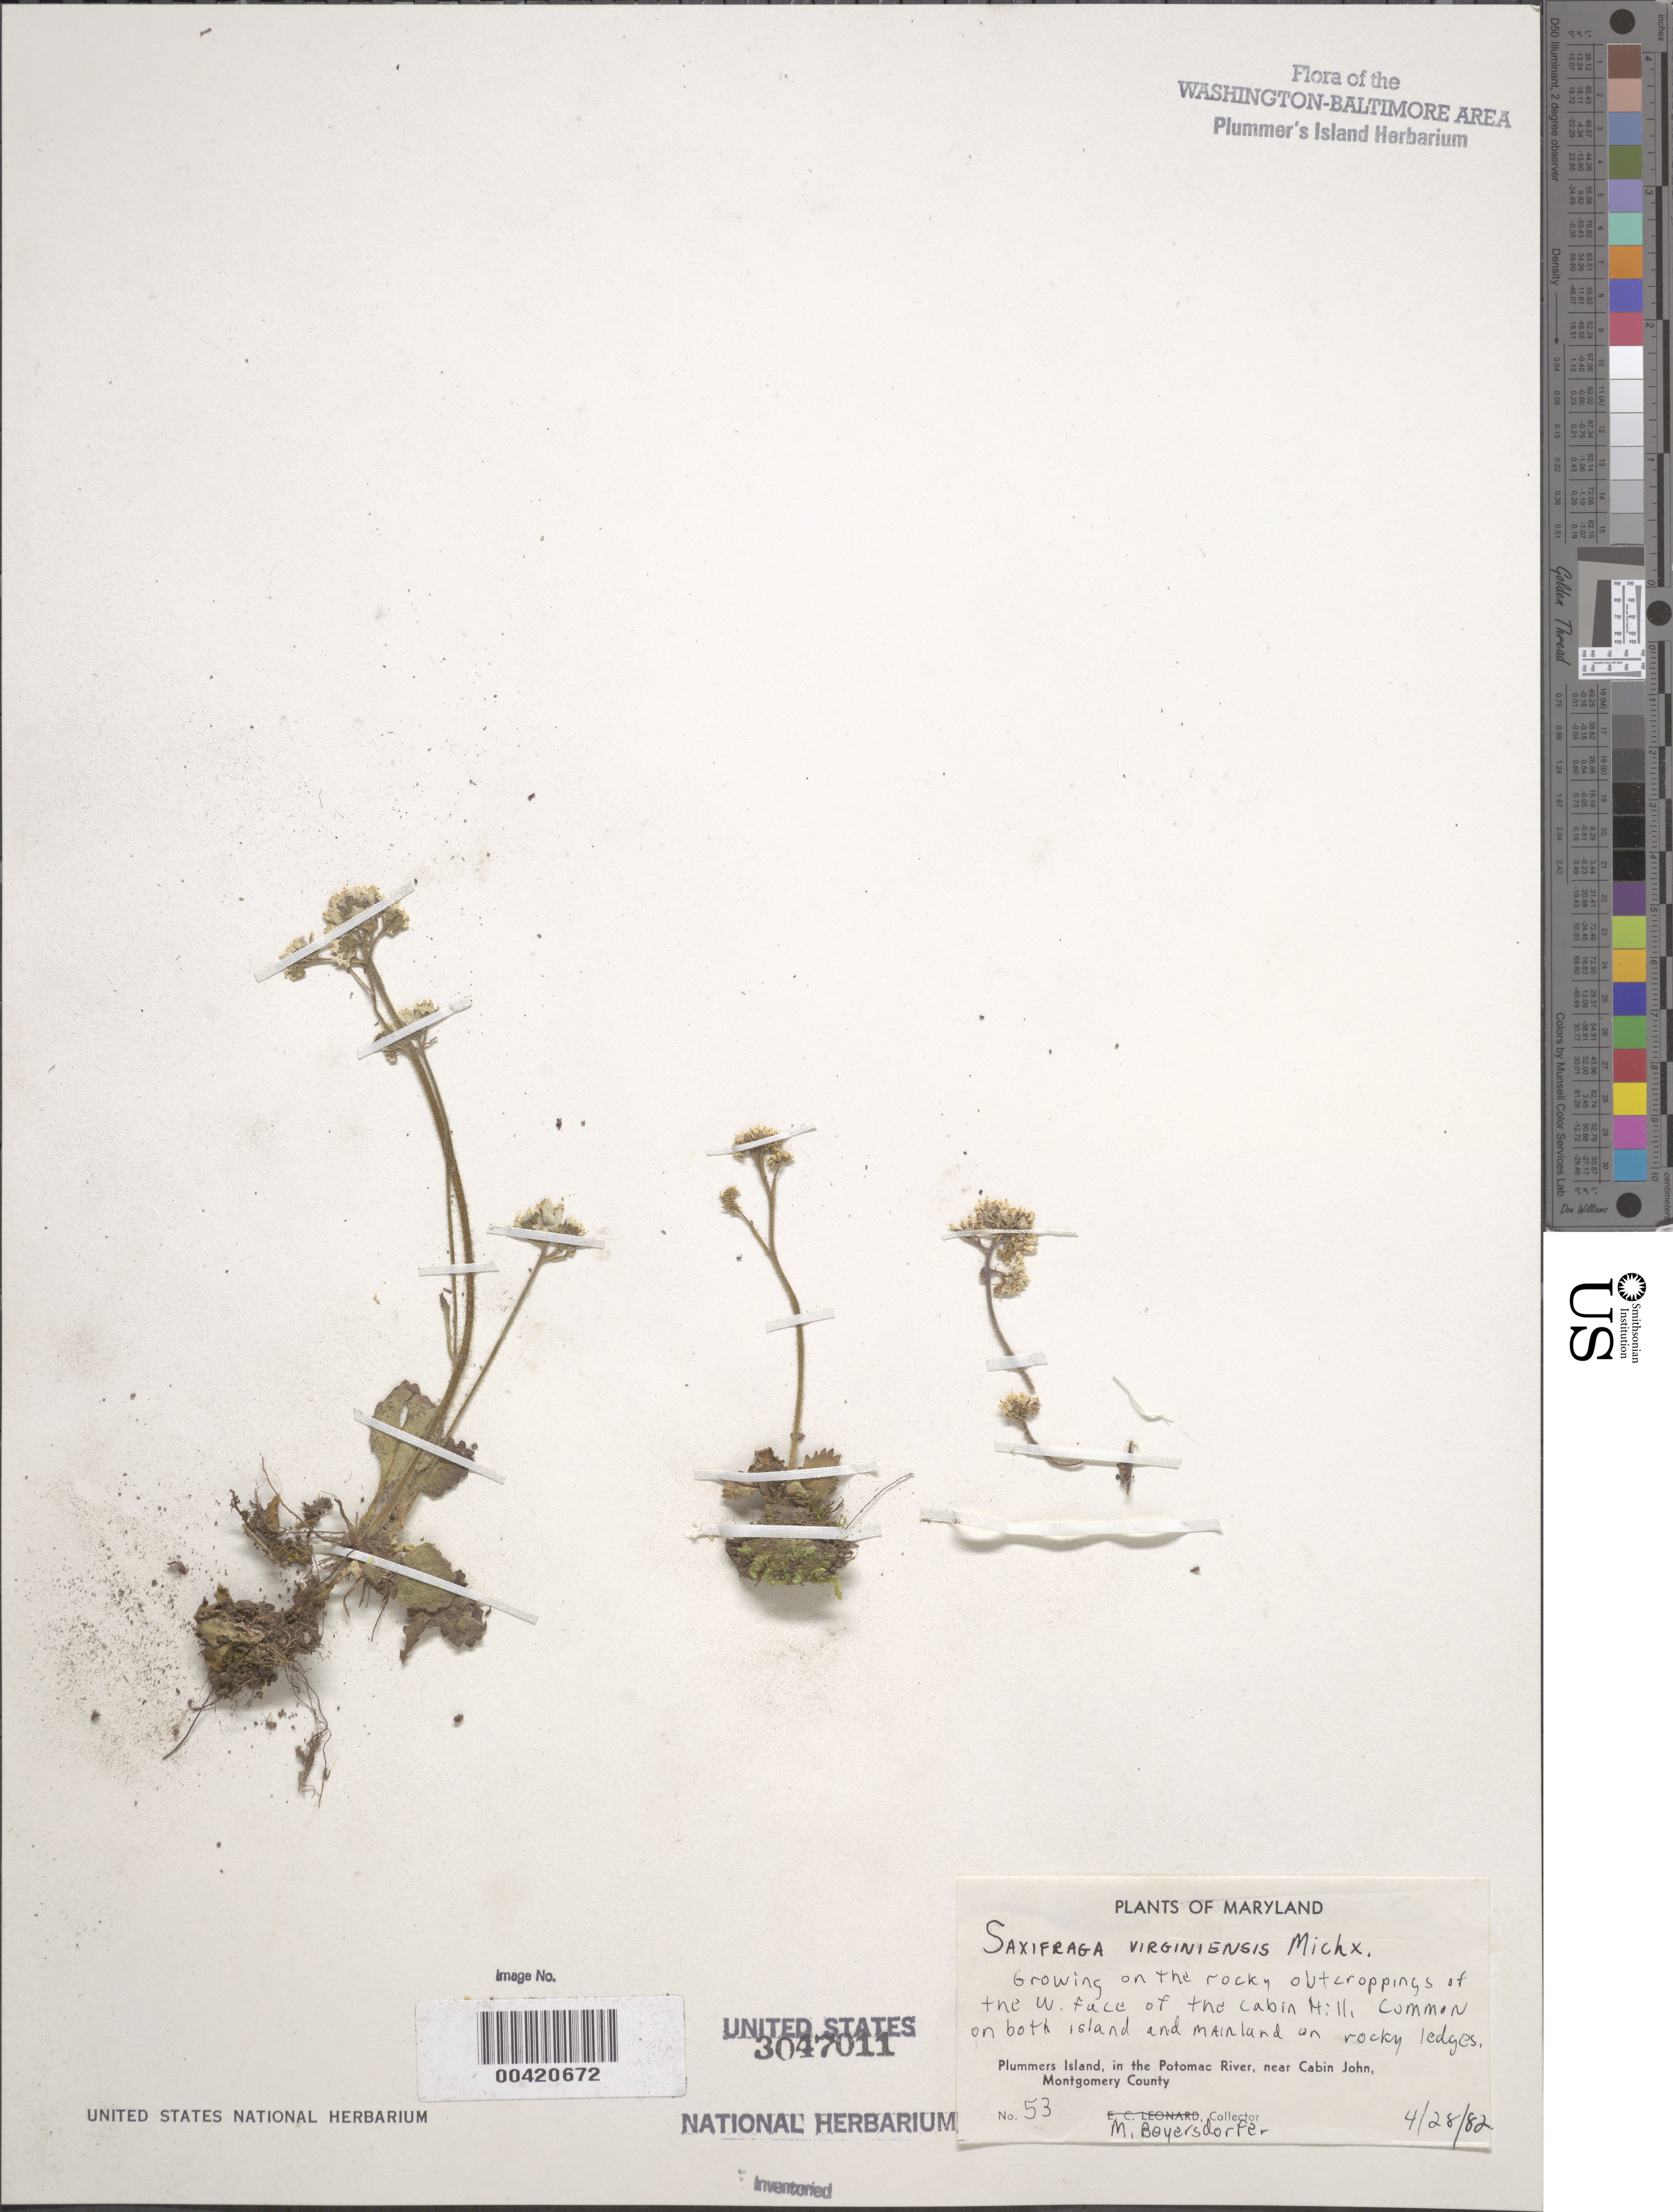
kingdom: Plantae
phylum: Tracheophyta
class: Magnoliopsida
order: Saxifragales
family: Saxifragaceae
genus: Micranthes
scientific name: Micranthes virginiensis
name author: (Michx.) Small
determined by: Strong, Mark T., (BOT), Smithsonian Institution - National Museum of Natural History (UNITED STATES)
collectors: M. Beyersdorfer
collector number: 53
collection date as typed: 28 Apr 1982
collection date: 1982-04-28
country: United States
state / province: Maryland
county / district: Montgomery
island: Plummers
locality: Plummer's Island; west face of Cabin Hill C. & O. Canal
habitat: Rocky outcroppings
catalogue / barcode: US 3047011